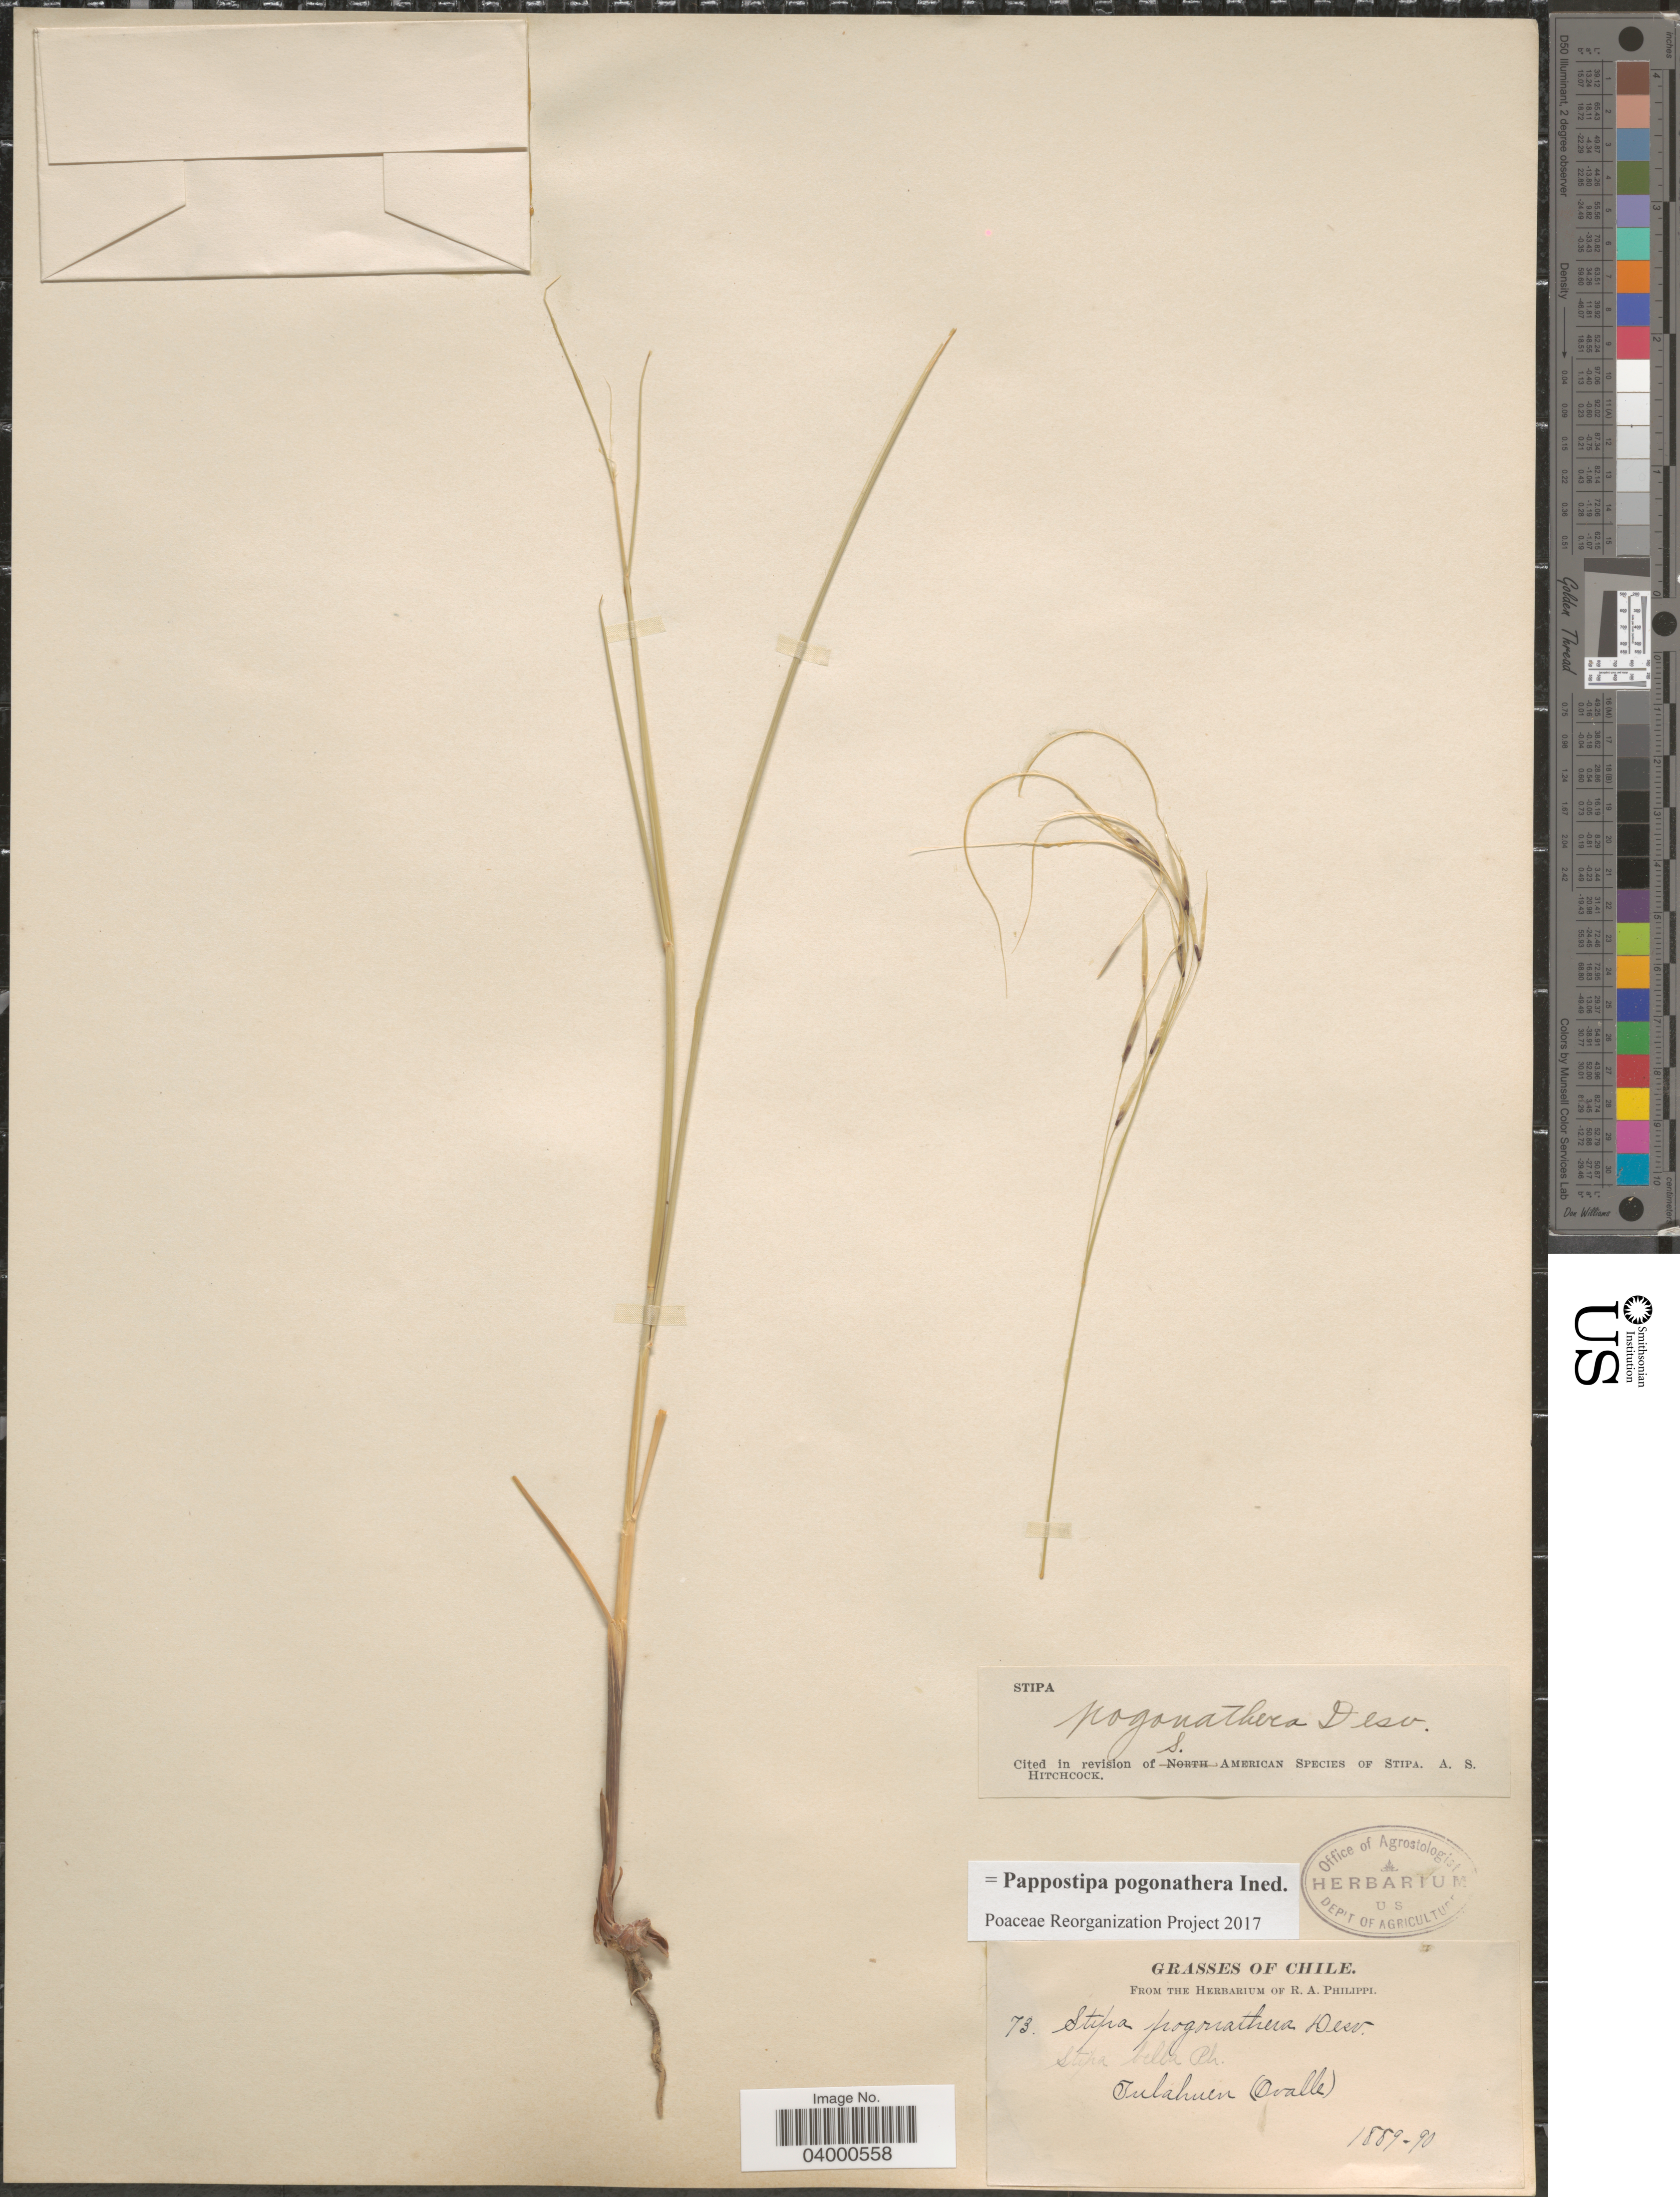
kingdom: Plantae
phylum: Tracheophyta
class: Liliopsida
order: Poales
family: Poaceae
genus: Pappostipa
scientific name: Pappostipa pogonathera ined.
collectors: ex. herb. R.A. Philippi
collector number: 73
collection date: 1889/1890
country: Chile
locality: Tulahuen (Ovalle).